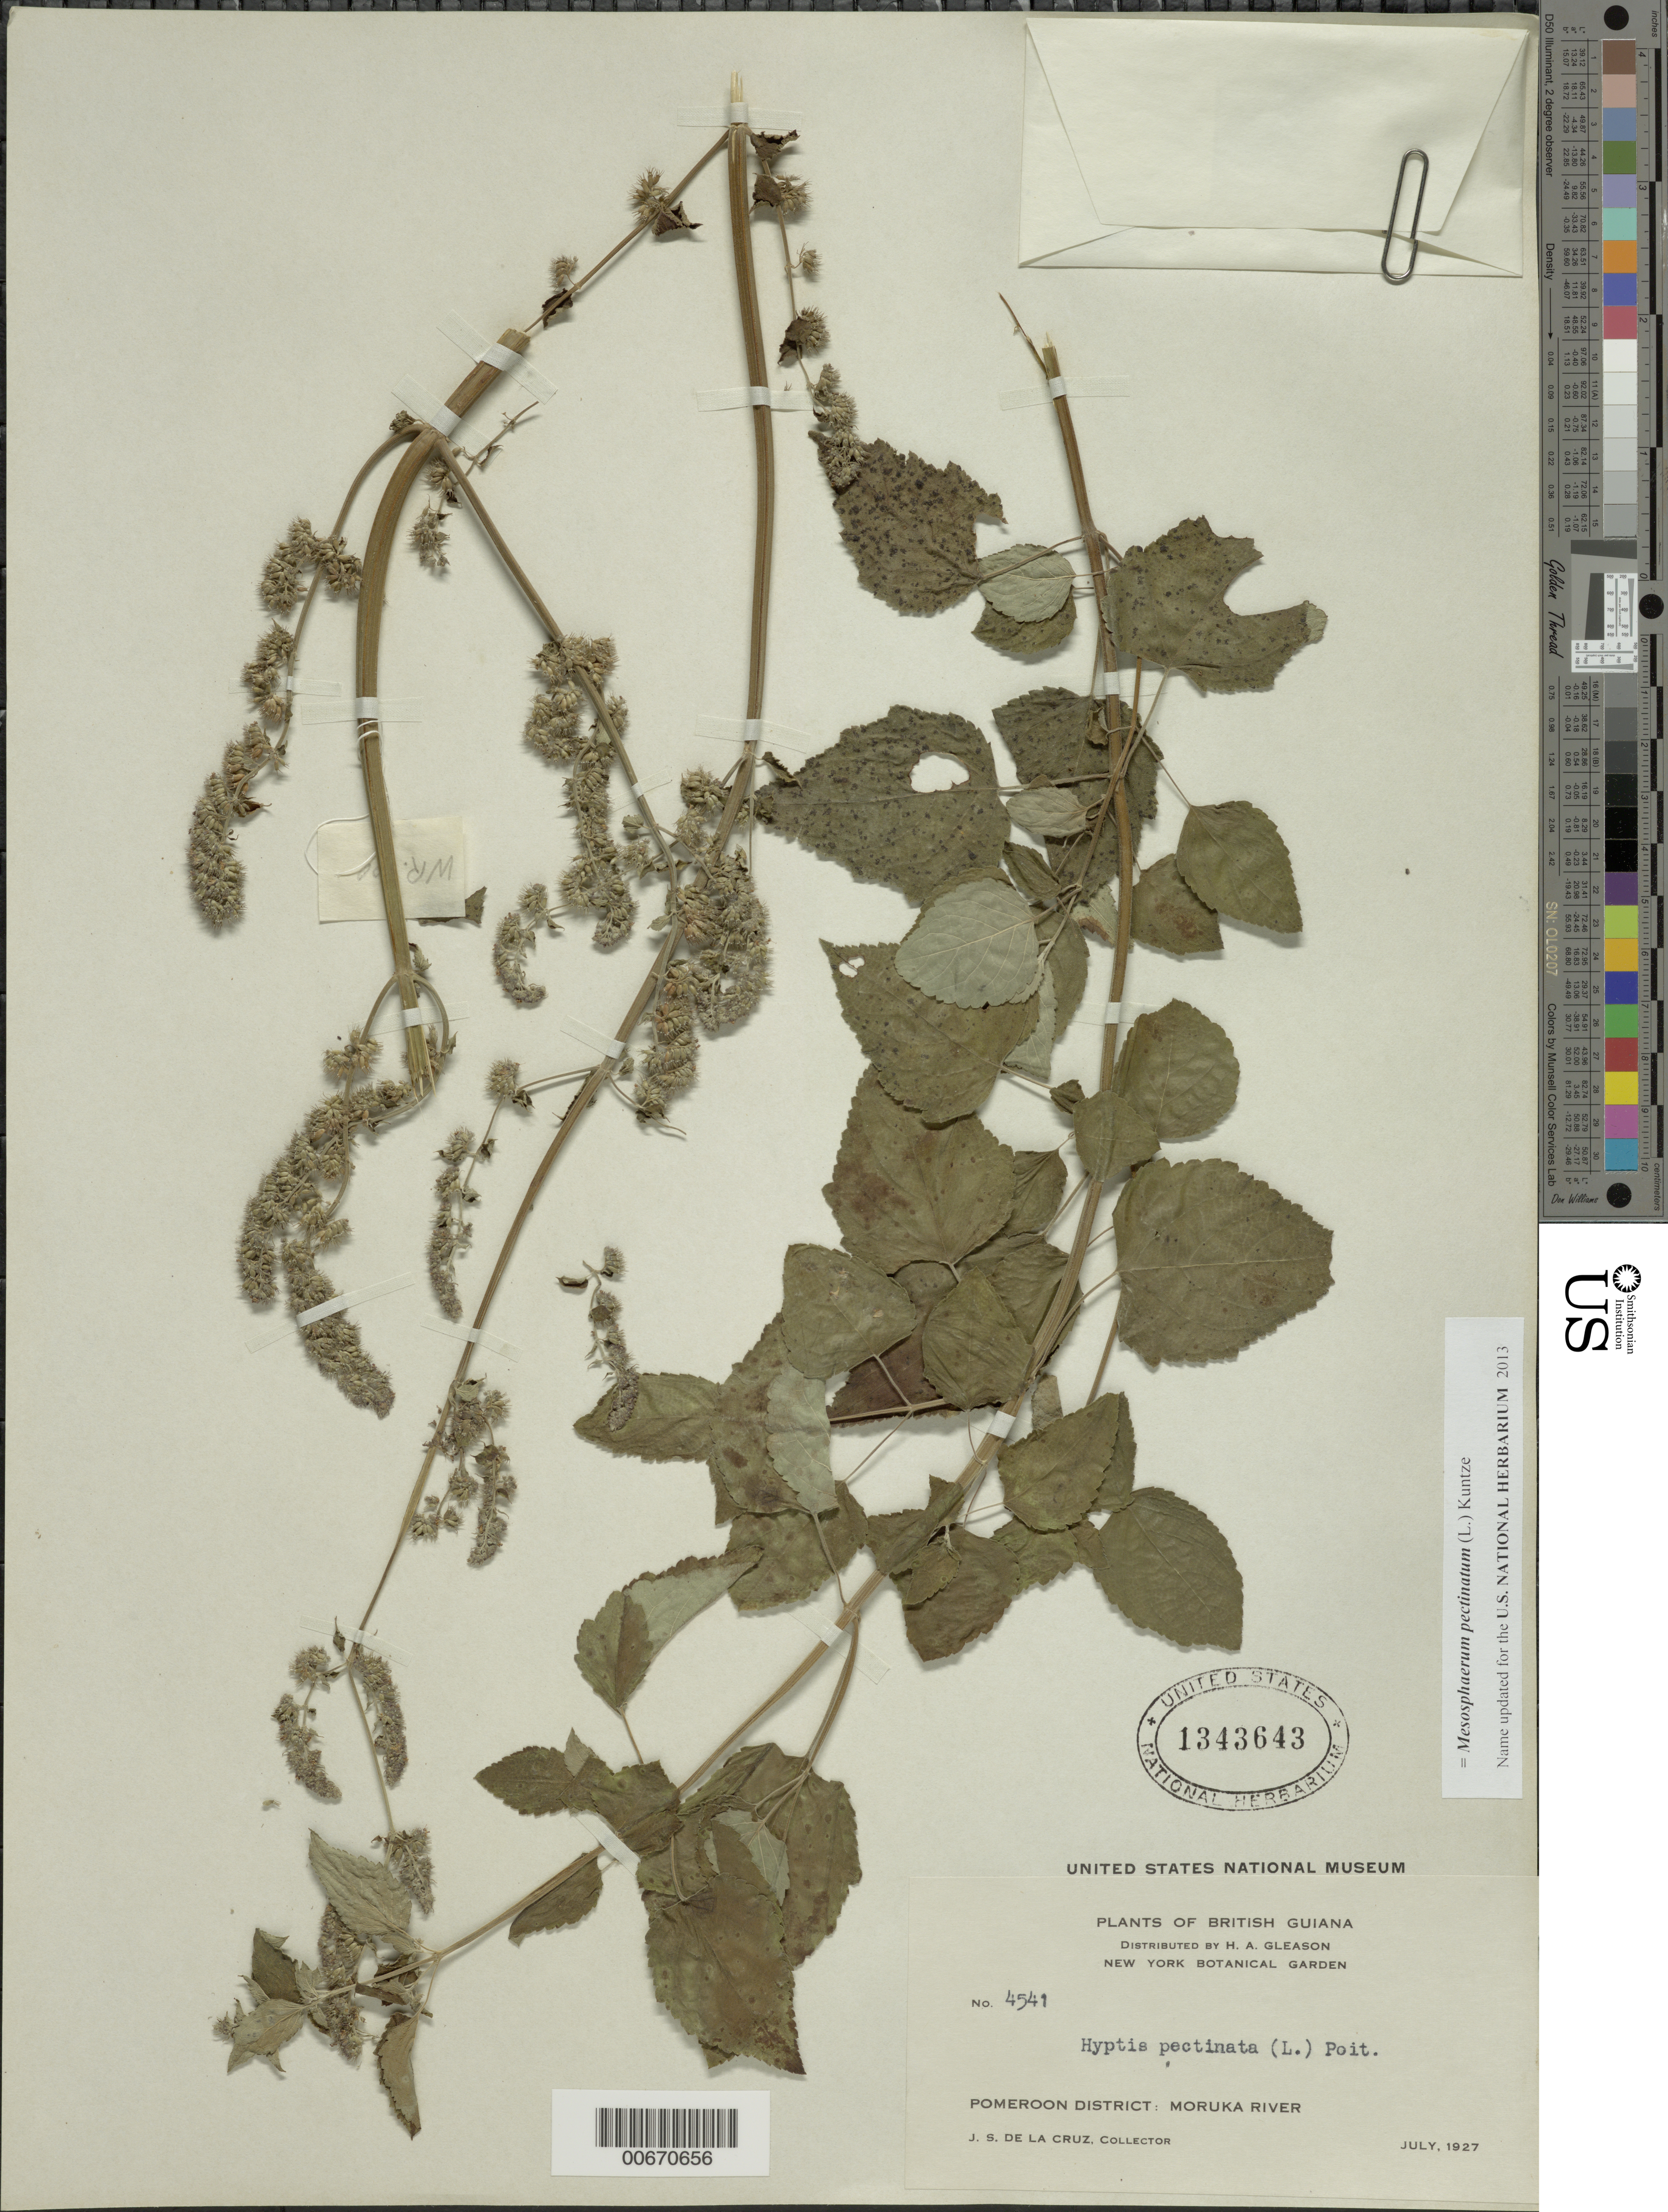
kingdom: Plantae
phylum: Tracheophyta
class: Magnoliopsida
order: Lamiales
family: Lamiaceae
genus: Hyptis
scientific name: Hyptis pectinata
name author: (L.) Poit.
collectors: J. S. de la Cruz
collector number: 4541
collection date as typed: Jul-27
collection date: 1927-07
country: Guyana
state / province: Barima-Waini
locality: Moruka R., Pomeroon Dist.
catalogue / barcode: US 1343643